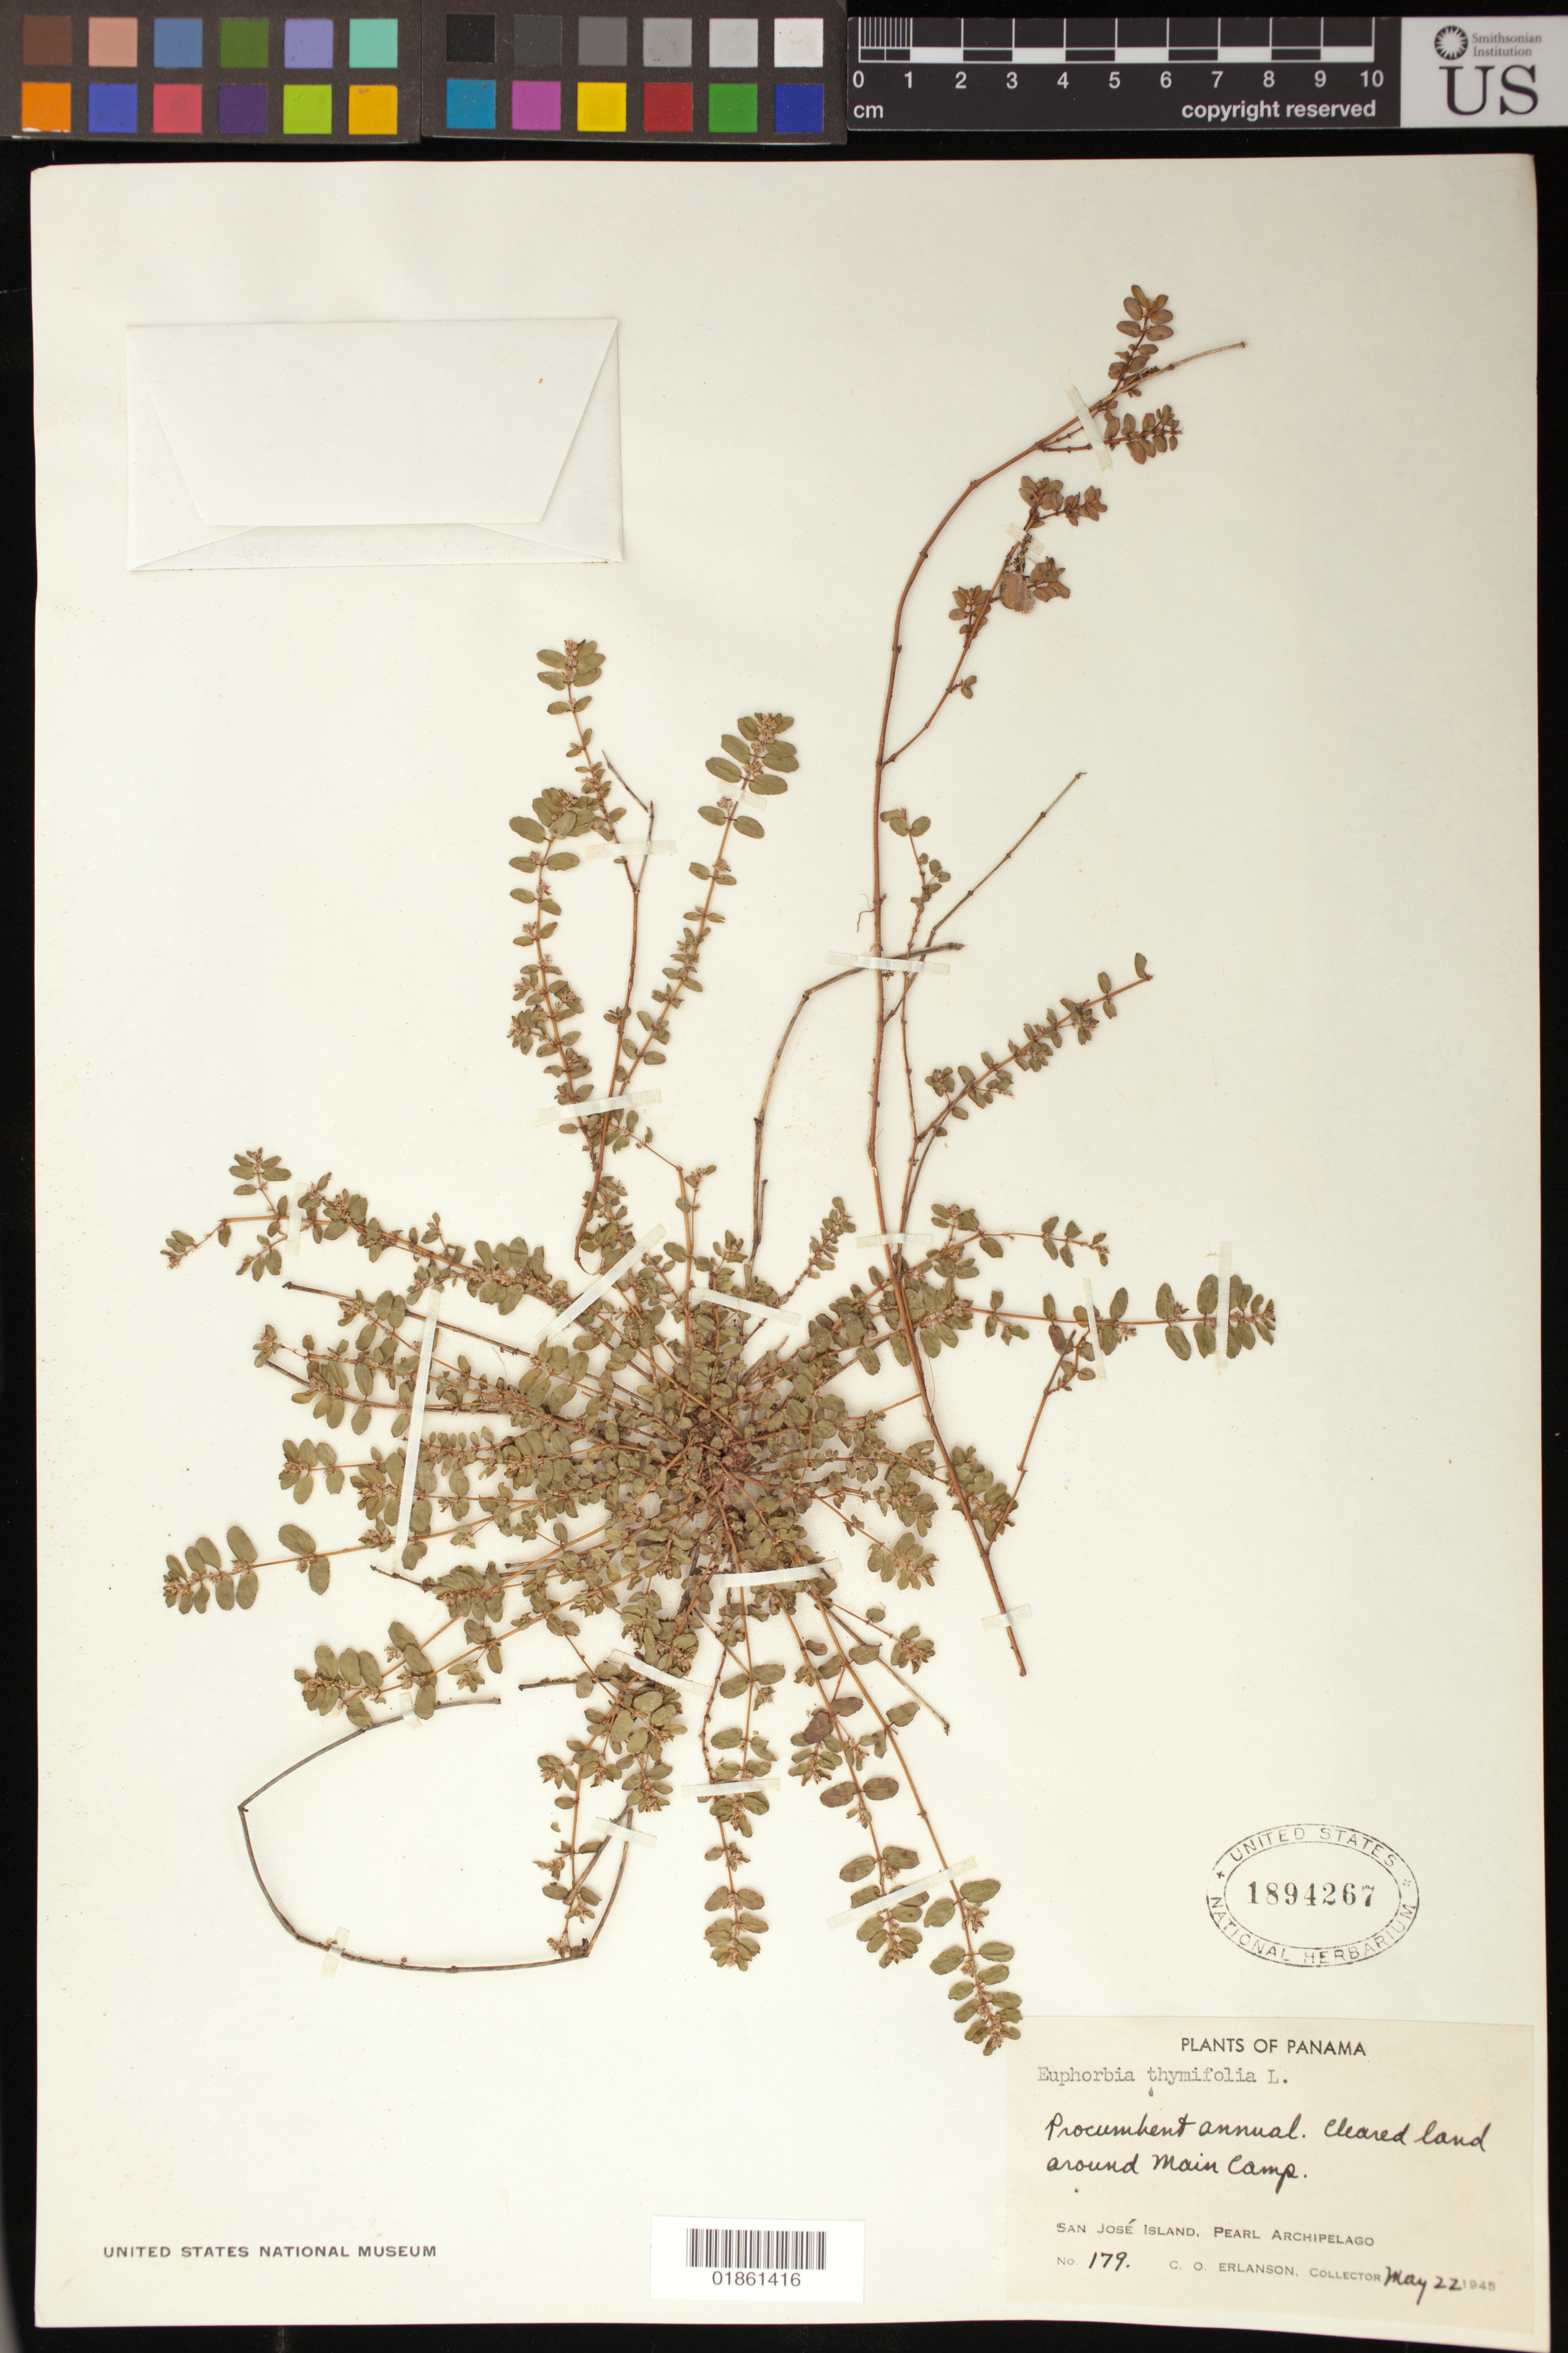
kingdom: Plantae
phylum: Tracheophyta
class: Magnoliopsida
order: Malpighiales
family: Euphorbiaceae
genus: Euphorbia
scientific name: Euphorbia thymifolia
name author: L.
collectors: C. O. Erlanson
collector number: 179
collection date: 1945-05-22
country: Panama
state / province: Panamá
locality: San Jose Island, Pearl Archipeligo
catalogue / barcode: US 1894267